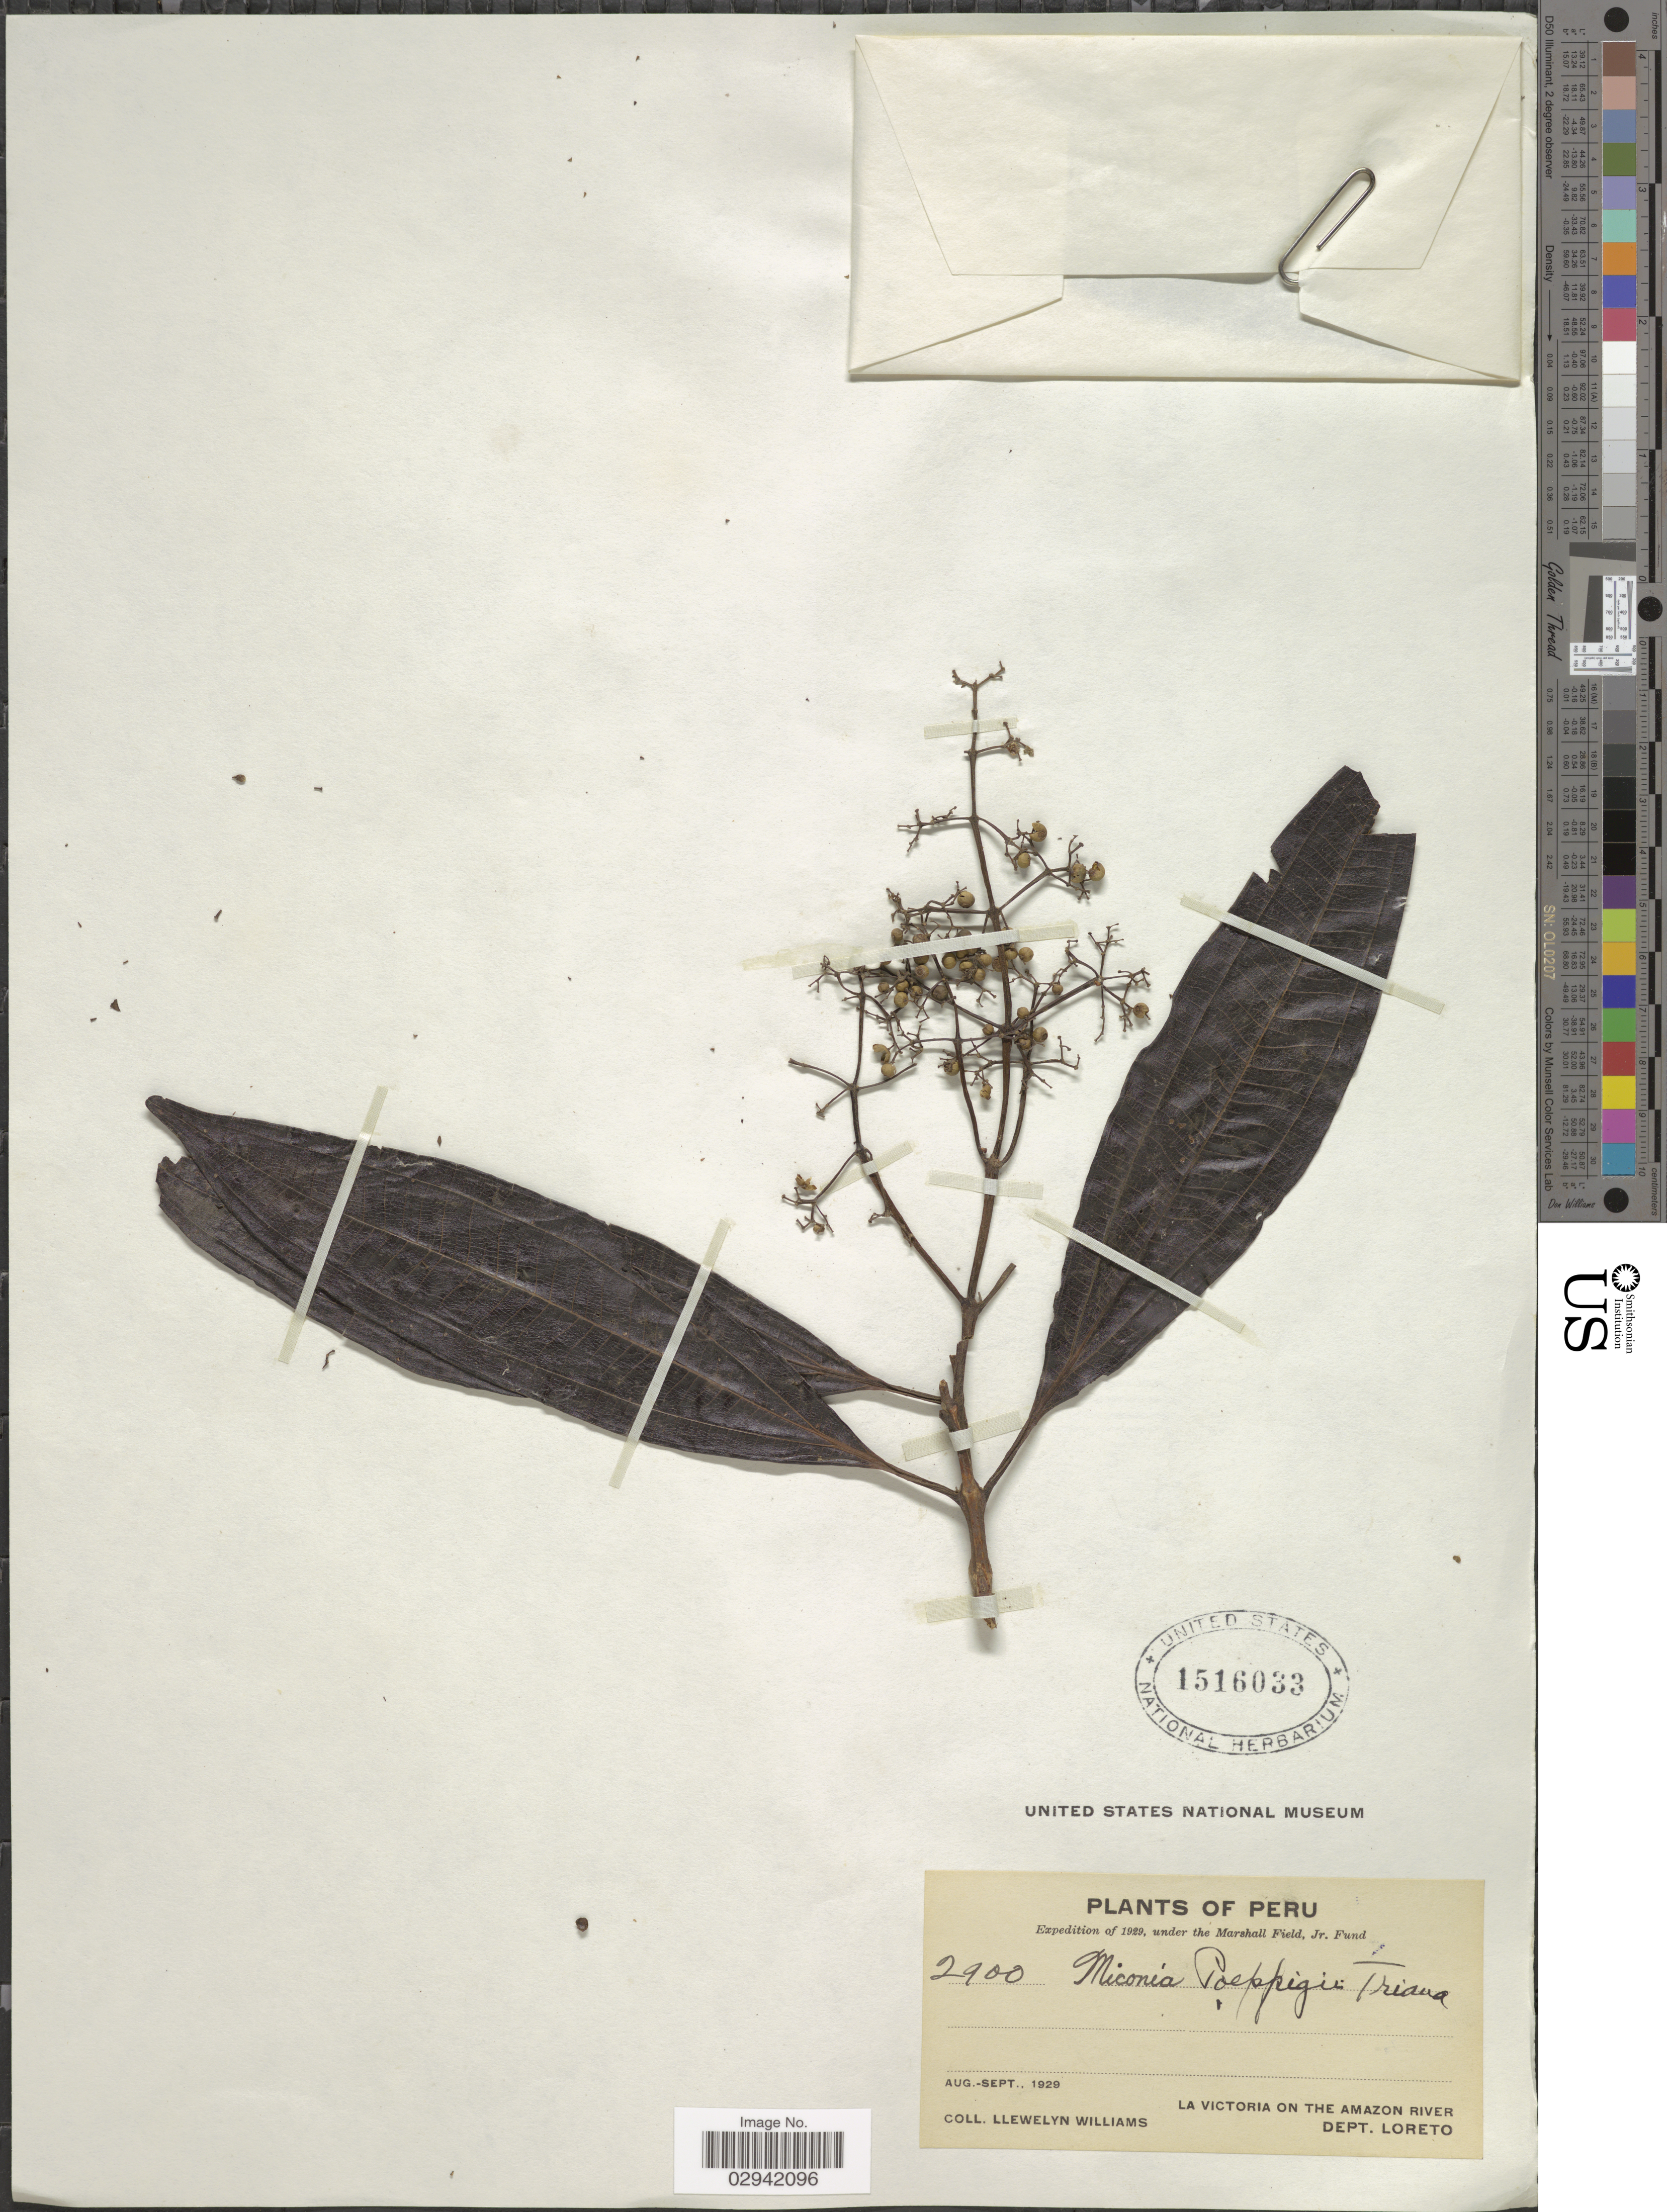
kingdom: Plantae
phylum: Tracheophyta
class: Magnoliopsida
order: Myrtales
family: Melastomataceae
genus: Miconia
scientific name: Miconia poeppigii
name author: Triana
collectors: Ll. Williams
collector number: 2900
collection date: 1929-08/1929-09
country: Peru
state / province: Loreto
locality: La Victoria on the Amazon River. Dept. Loreto.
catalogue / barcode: US 1516033